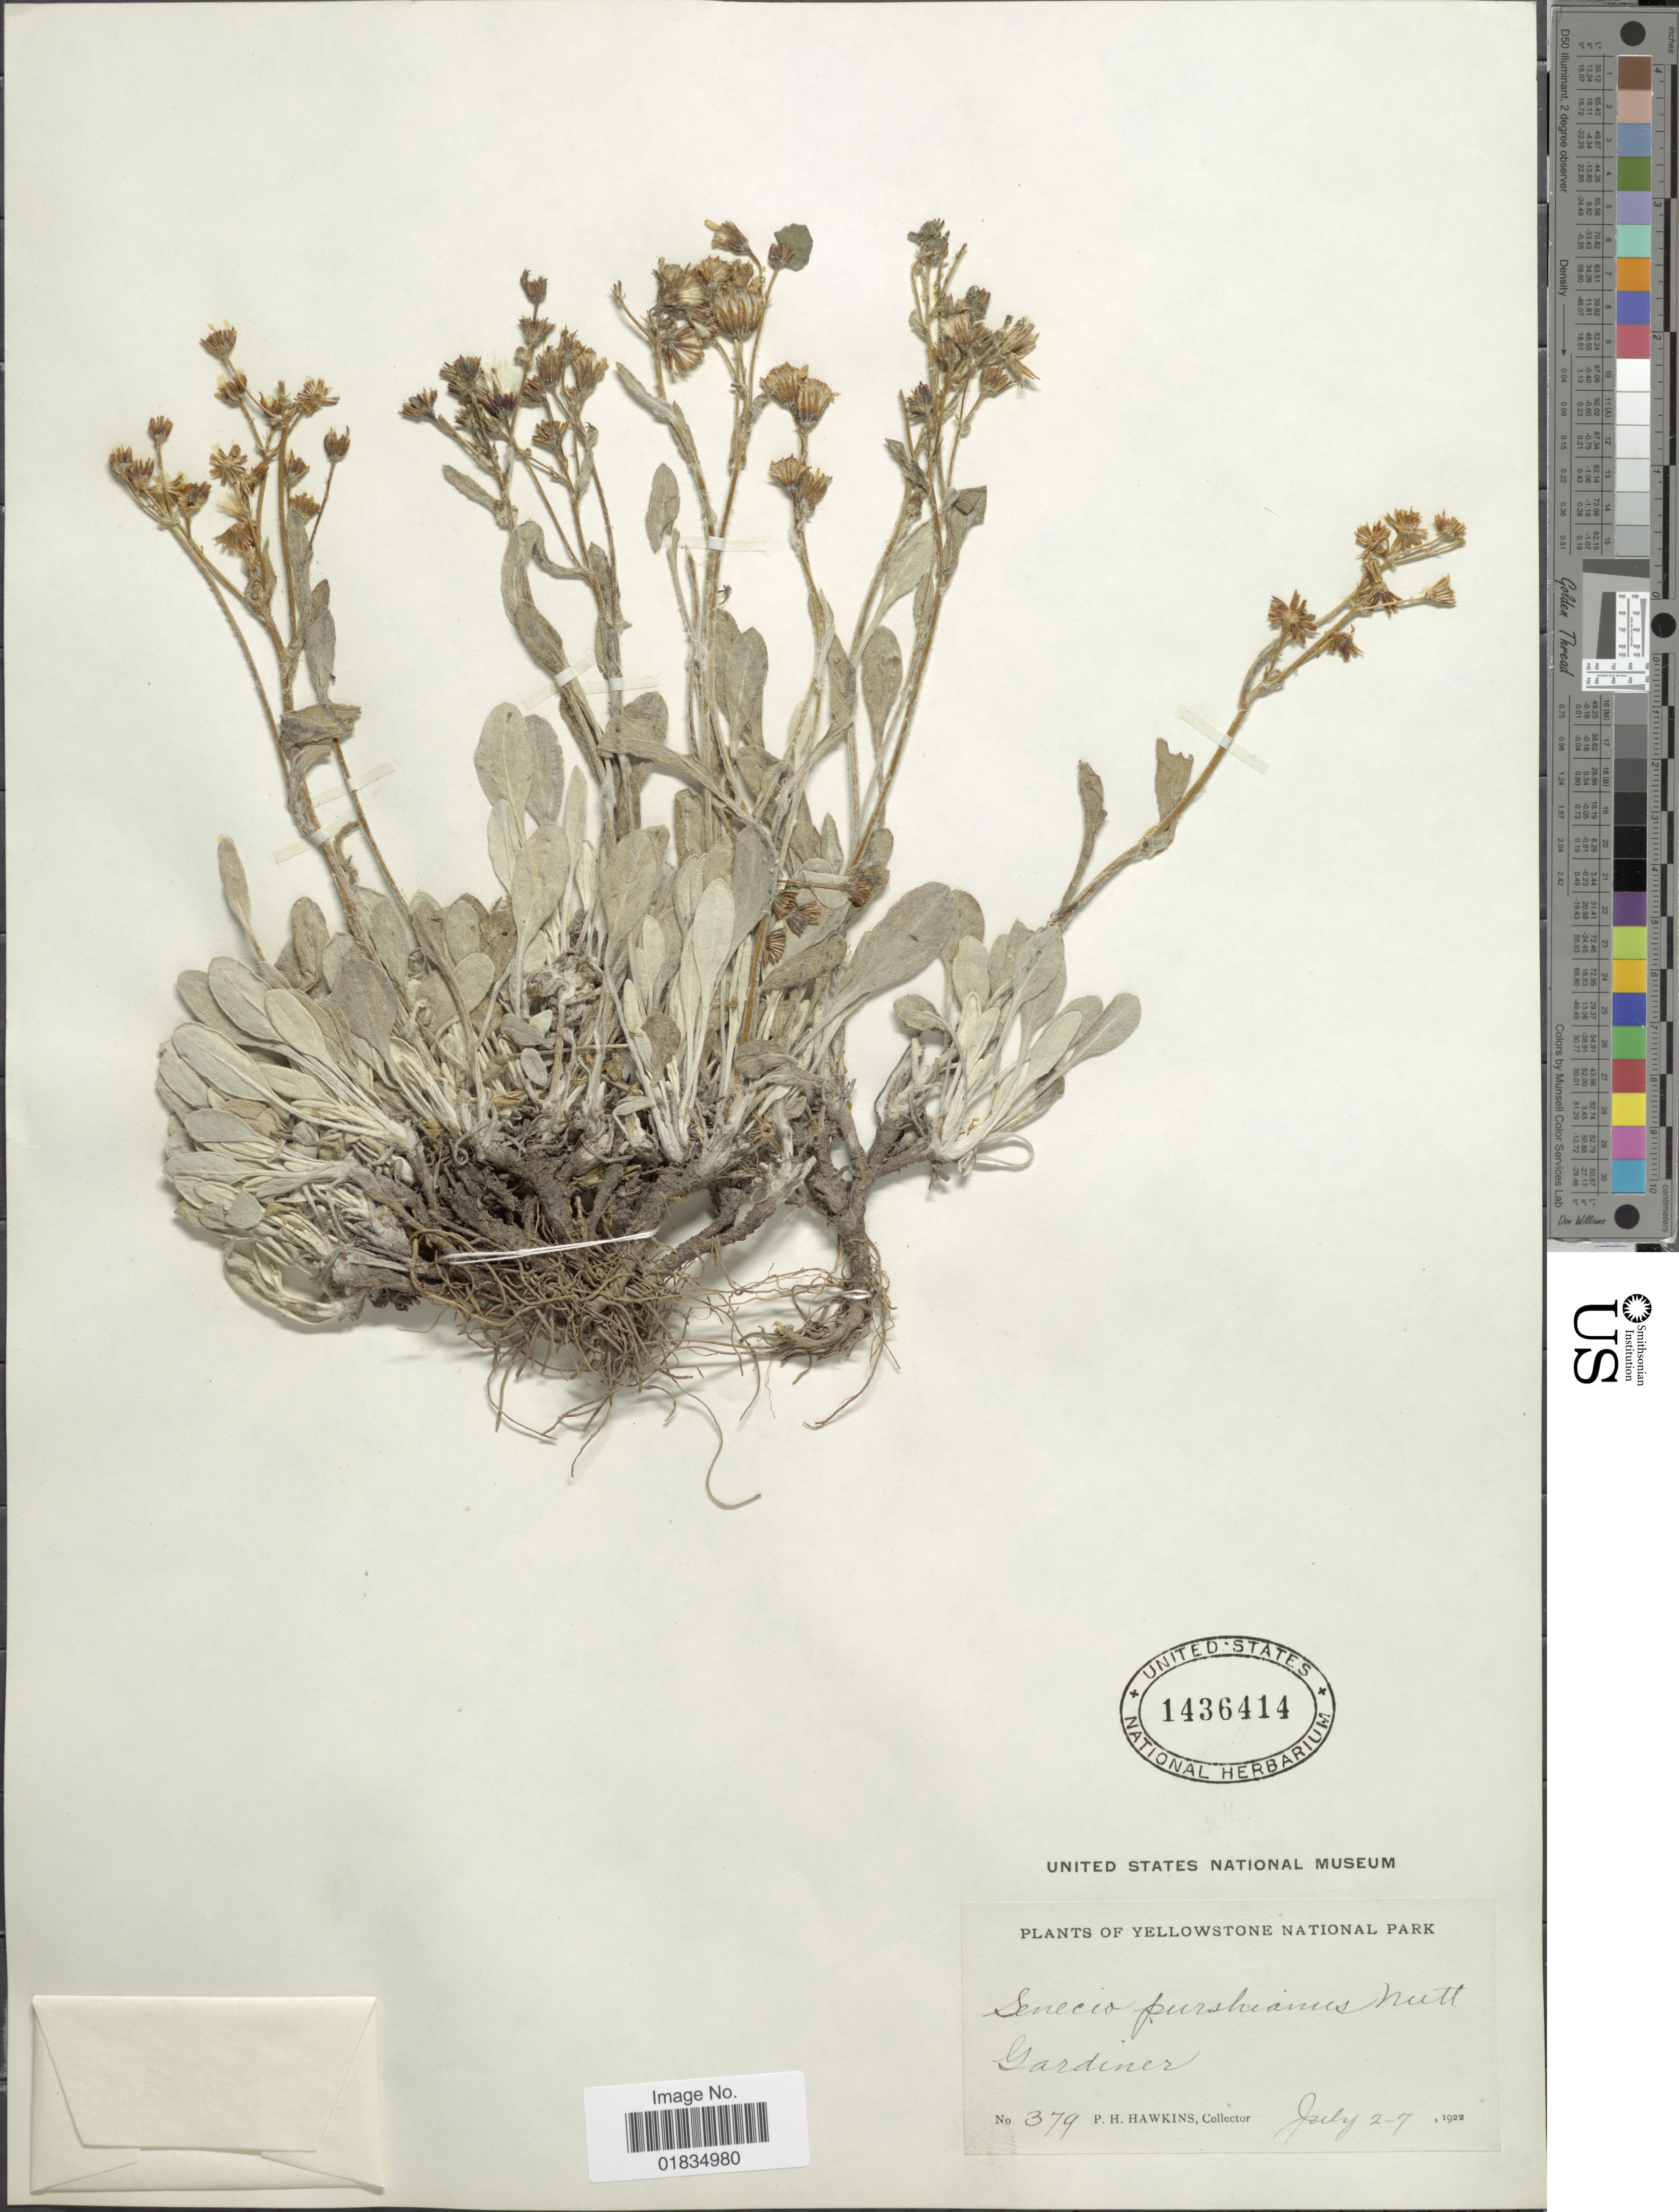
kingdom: Plantae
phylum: Tracheophyta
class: Magnoliopsida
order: Asterales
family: Asteraceae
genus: Packera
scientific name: Packera cana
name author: (Hook.) W.A. Weber & Á. Löve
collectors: P. Hawkins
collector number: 379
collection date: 1922-07-02/1922-07-07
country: United States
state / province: Montana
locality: Yellowstone National Park, Gardiner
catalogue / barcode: US 1436414